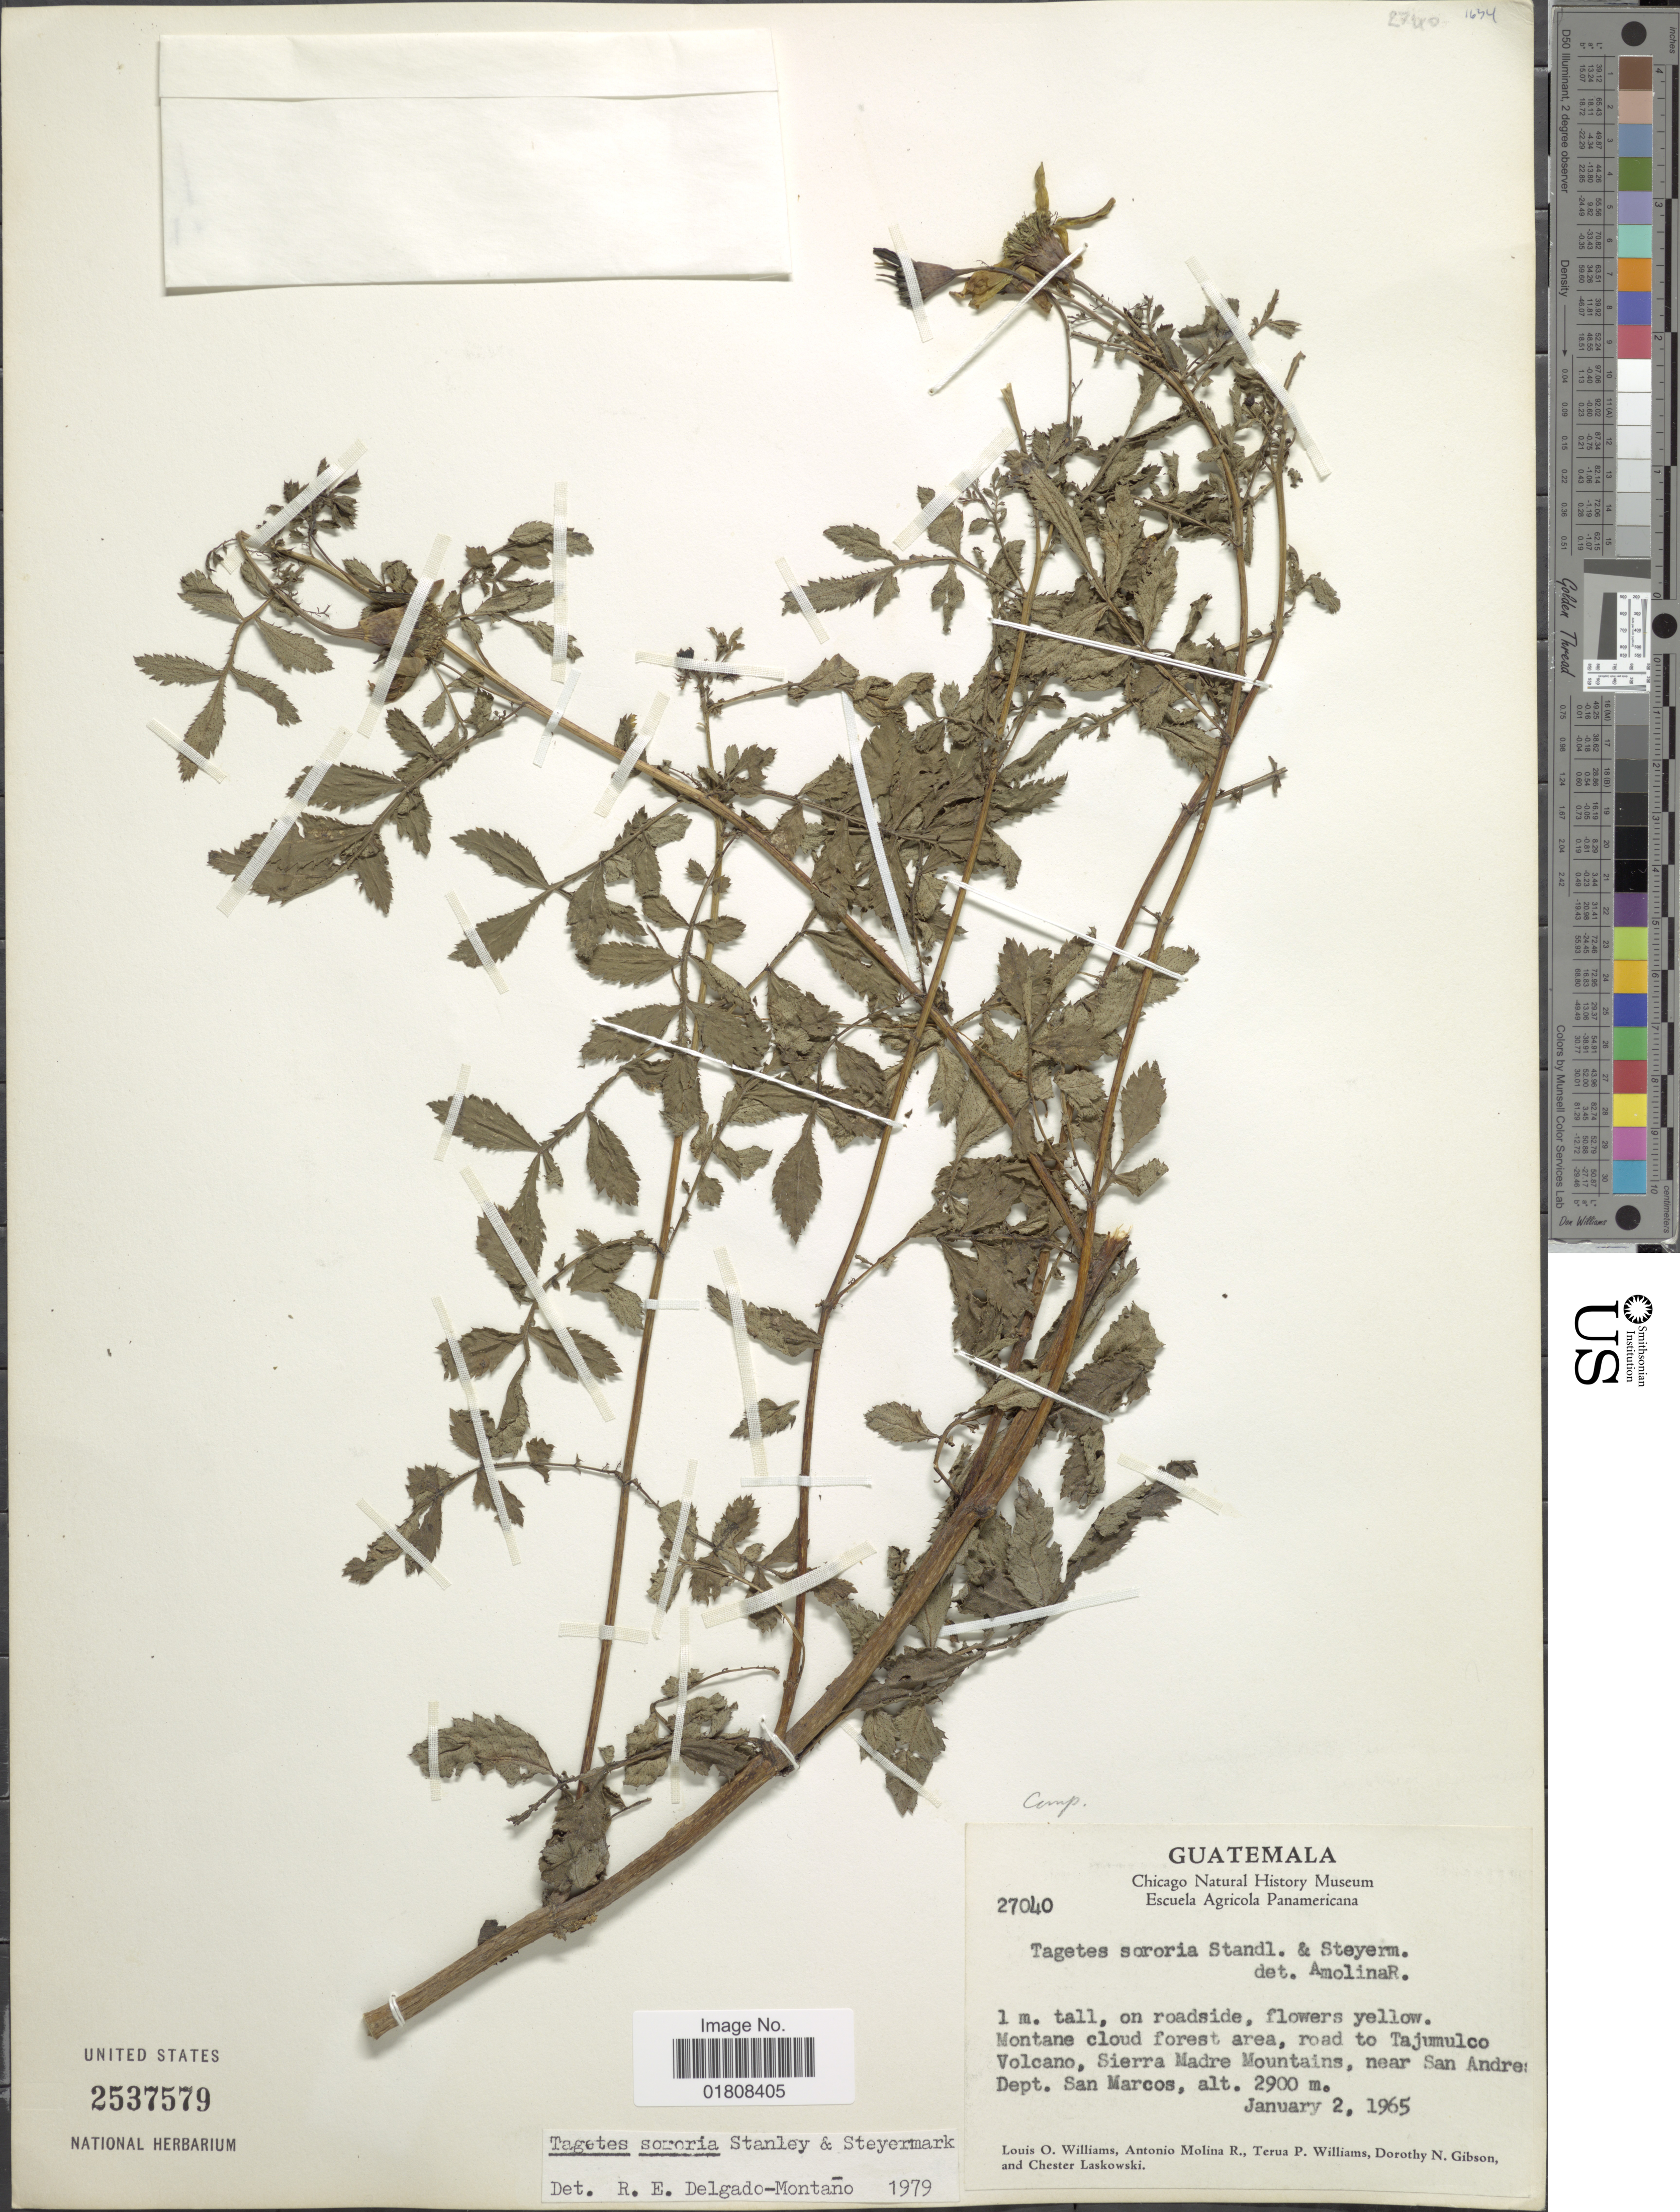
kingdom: Plantae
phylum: Tracheophyta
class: Magnoliopsida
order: Asterales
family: Asteraceae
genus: Tagetes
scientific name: Tagetes sororia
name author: Standl. & Steyerm.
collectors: L. O. Williams, A. Molina R., T. P. Williams, D. N. Gibson & C. Laskowski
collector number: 27040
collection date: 1965-01-02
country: Guatemala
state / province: San Marcos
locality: Road to Tajumulco Volcano, Sierra Madre Mountains, near San Andres.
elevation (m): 2900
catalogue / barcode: US 2537579